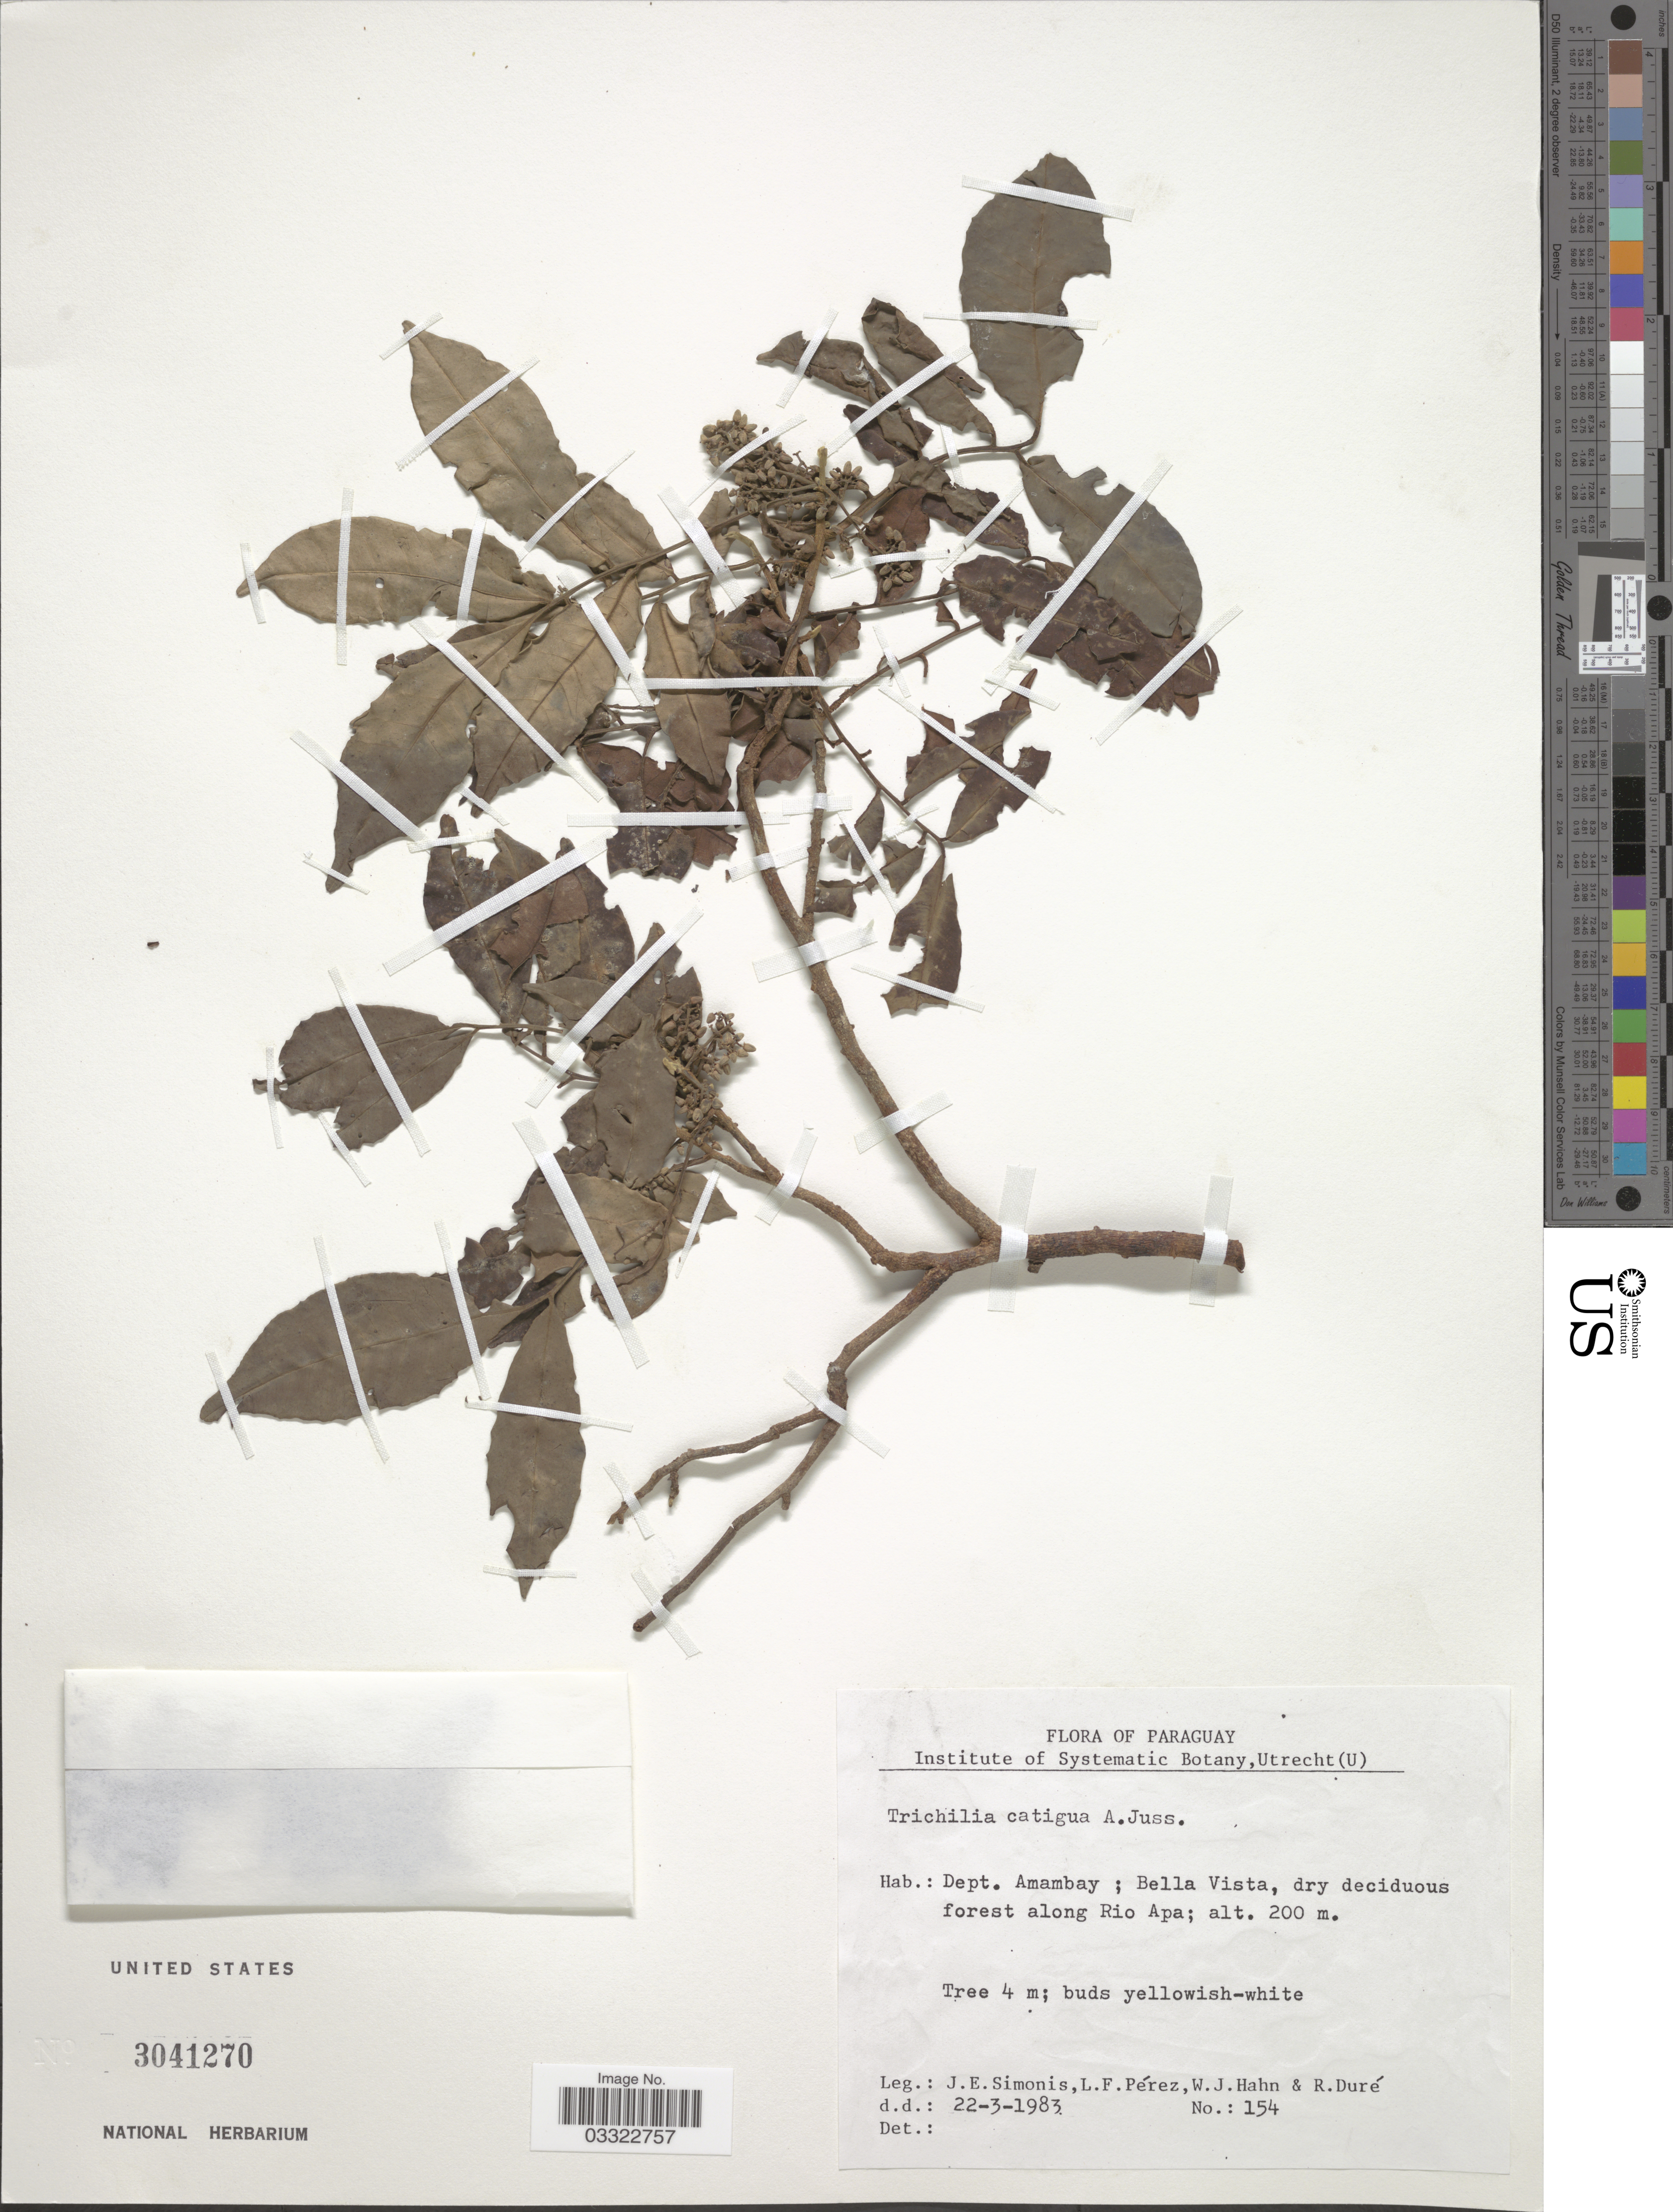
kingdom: Plantae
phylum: Tracheophyta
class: Magnoliopsida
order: Sapindales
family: Meliaceae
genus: Trichilia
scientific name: Trichilia catigua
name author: A. Juss.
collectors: J. E. Simonis, L. Perez, W. J. Hahn & R. Duré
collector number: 154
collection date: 1983-03-22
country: Paraguay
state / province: Amambay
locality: Dept. Amabay; Bella Vista, dry deciduous forest along Rio Apa.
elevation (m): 200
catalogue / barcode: US 3041270